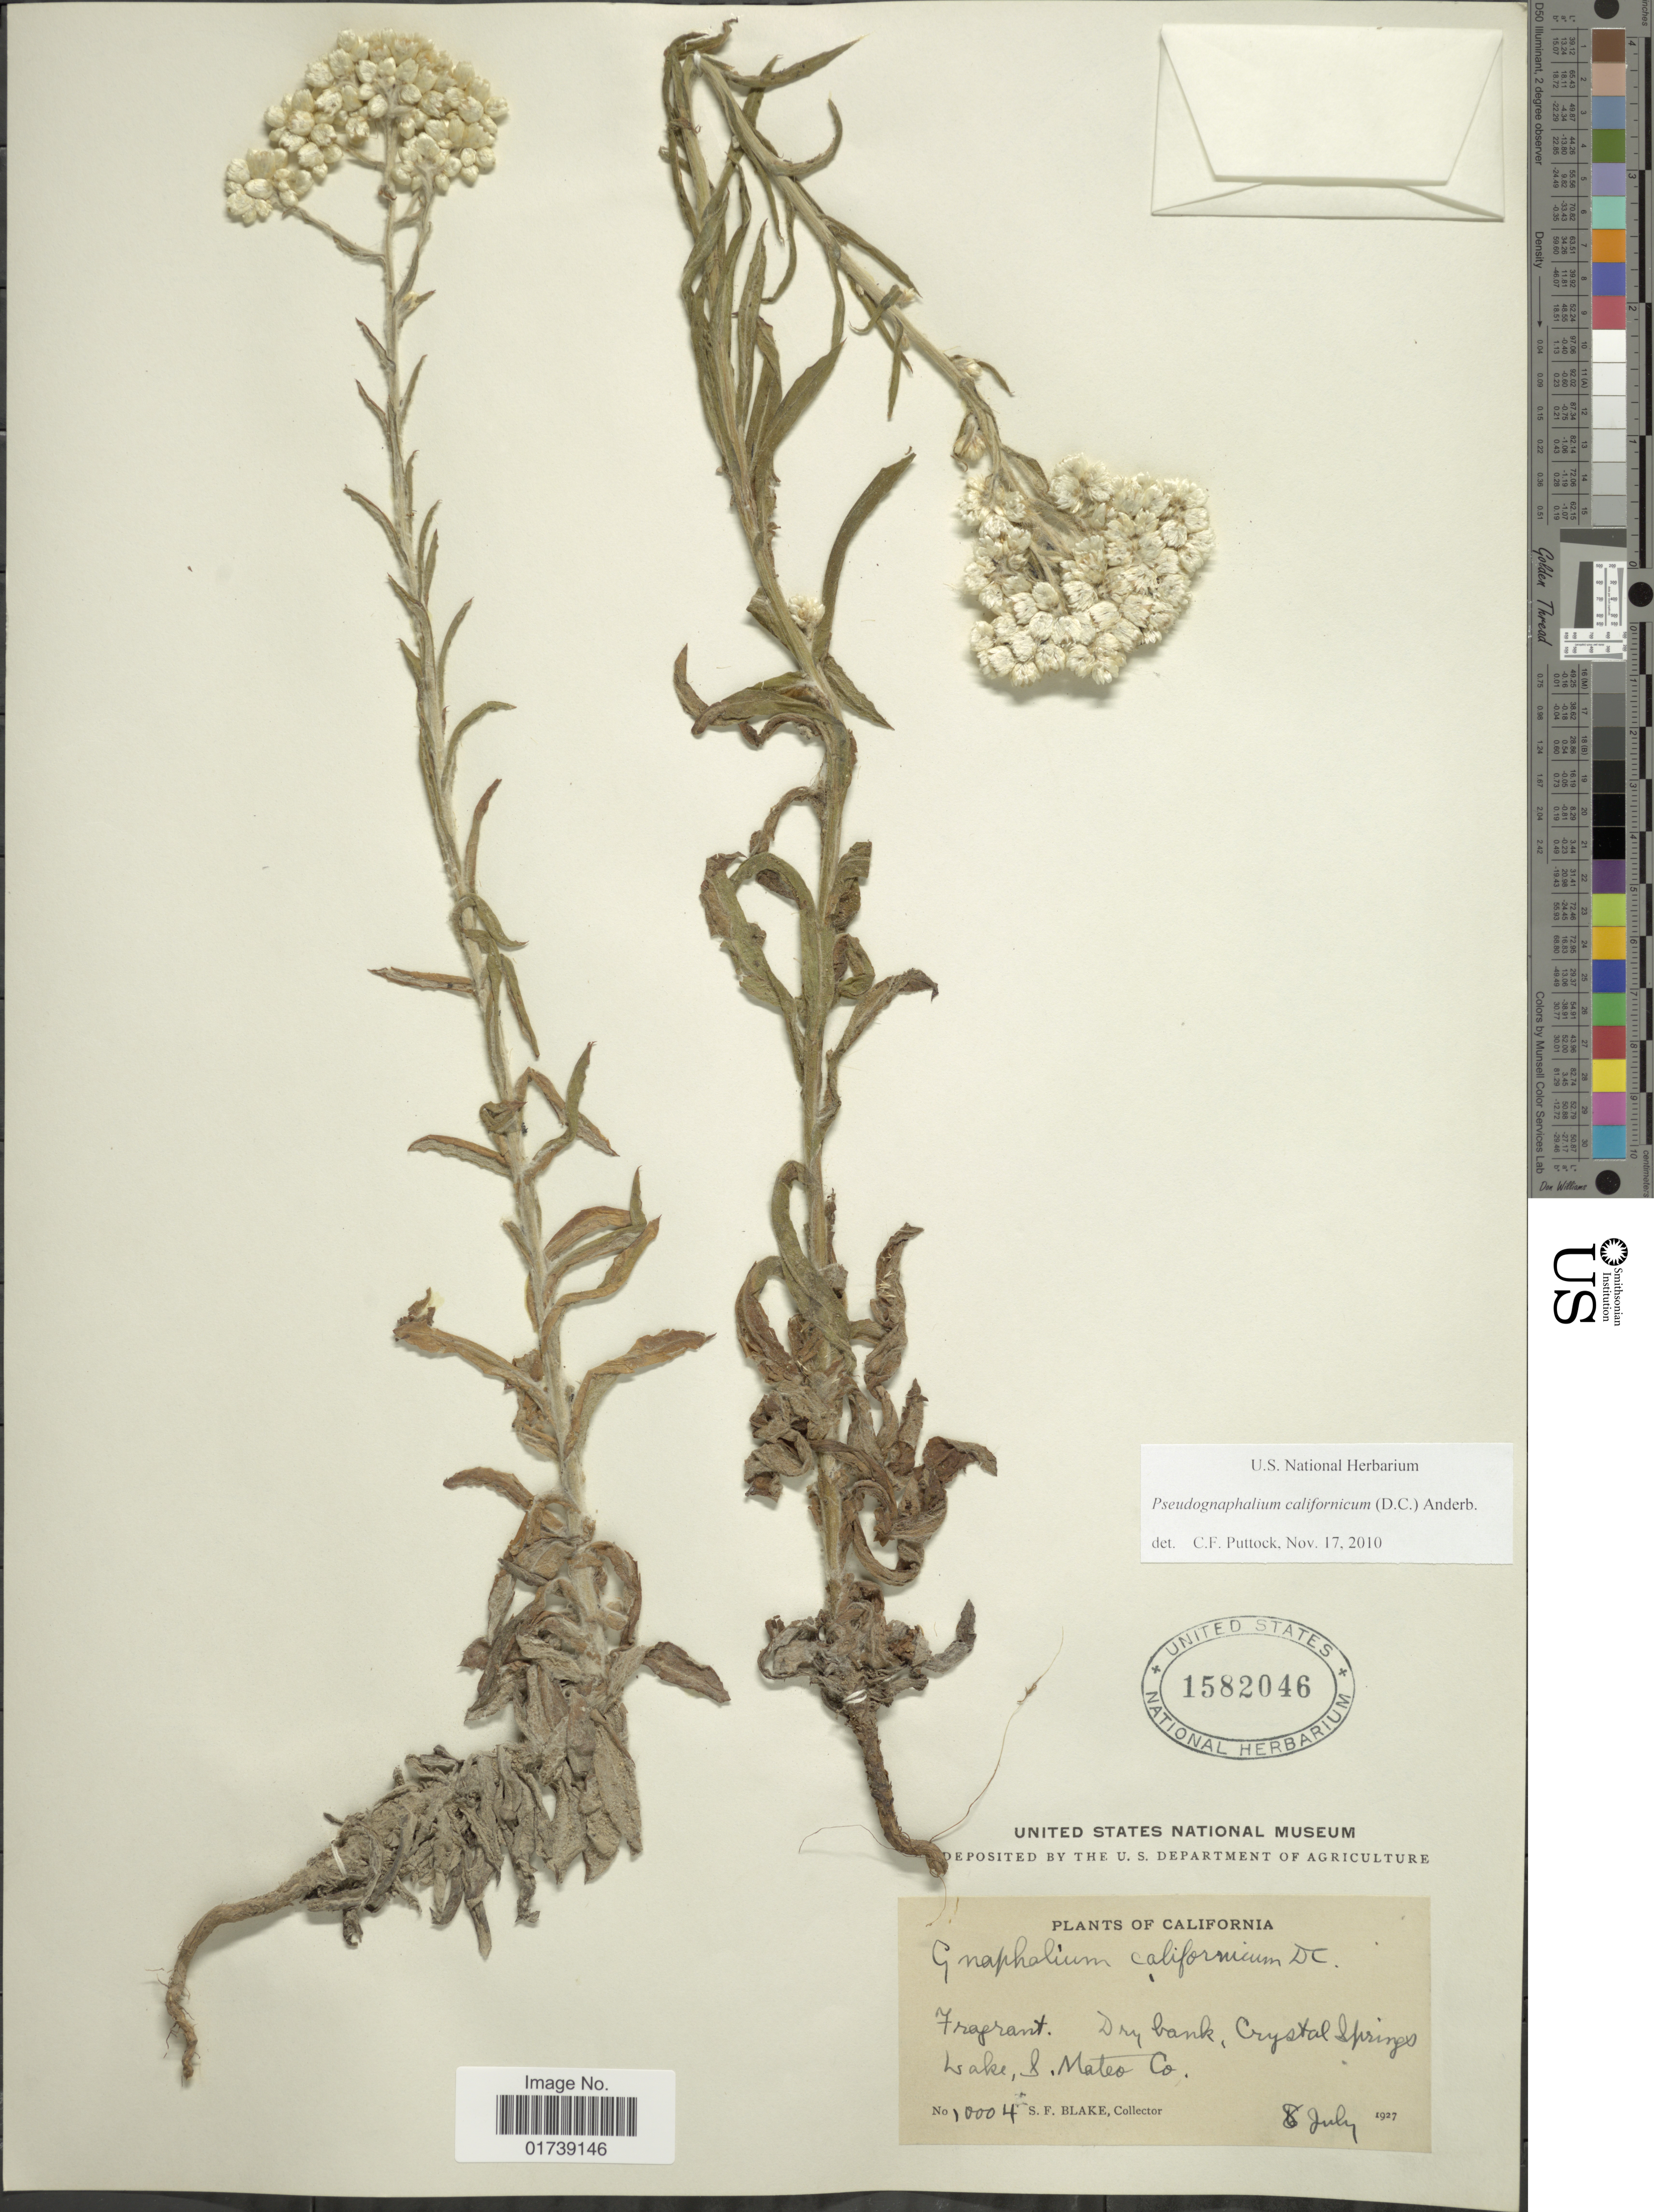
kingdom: Plantae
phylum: Tracheophyta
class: Magnoliopsida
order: Asterales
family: Asteraceae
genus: Pseudognaphalium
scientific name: Pseudognaphalium californicum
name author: (DC.) Anderb.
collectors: S. Blake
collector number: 10004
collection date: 1927-07-08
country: United States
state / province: California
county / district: San Mateo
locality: Crystal Springs Lake, S. Mateo Co.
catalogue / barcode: US 1582046